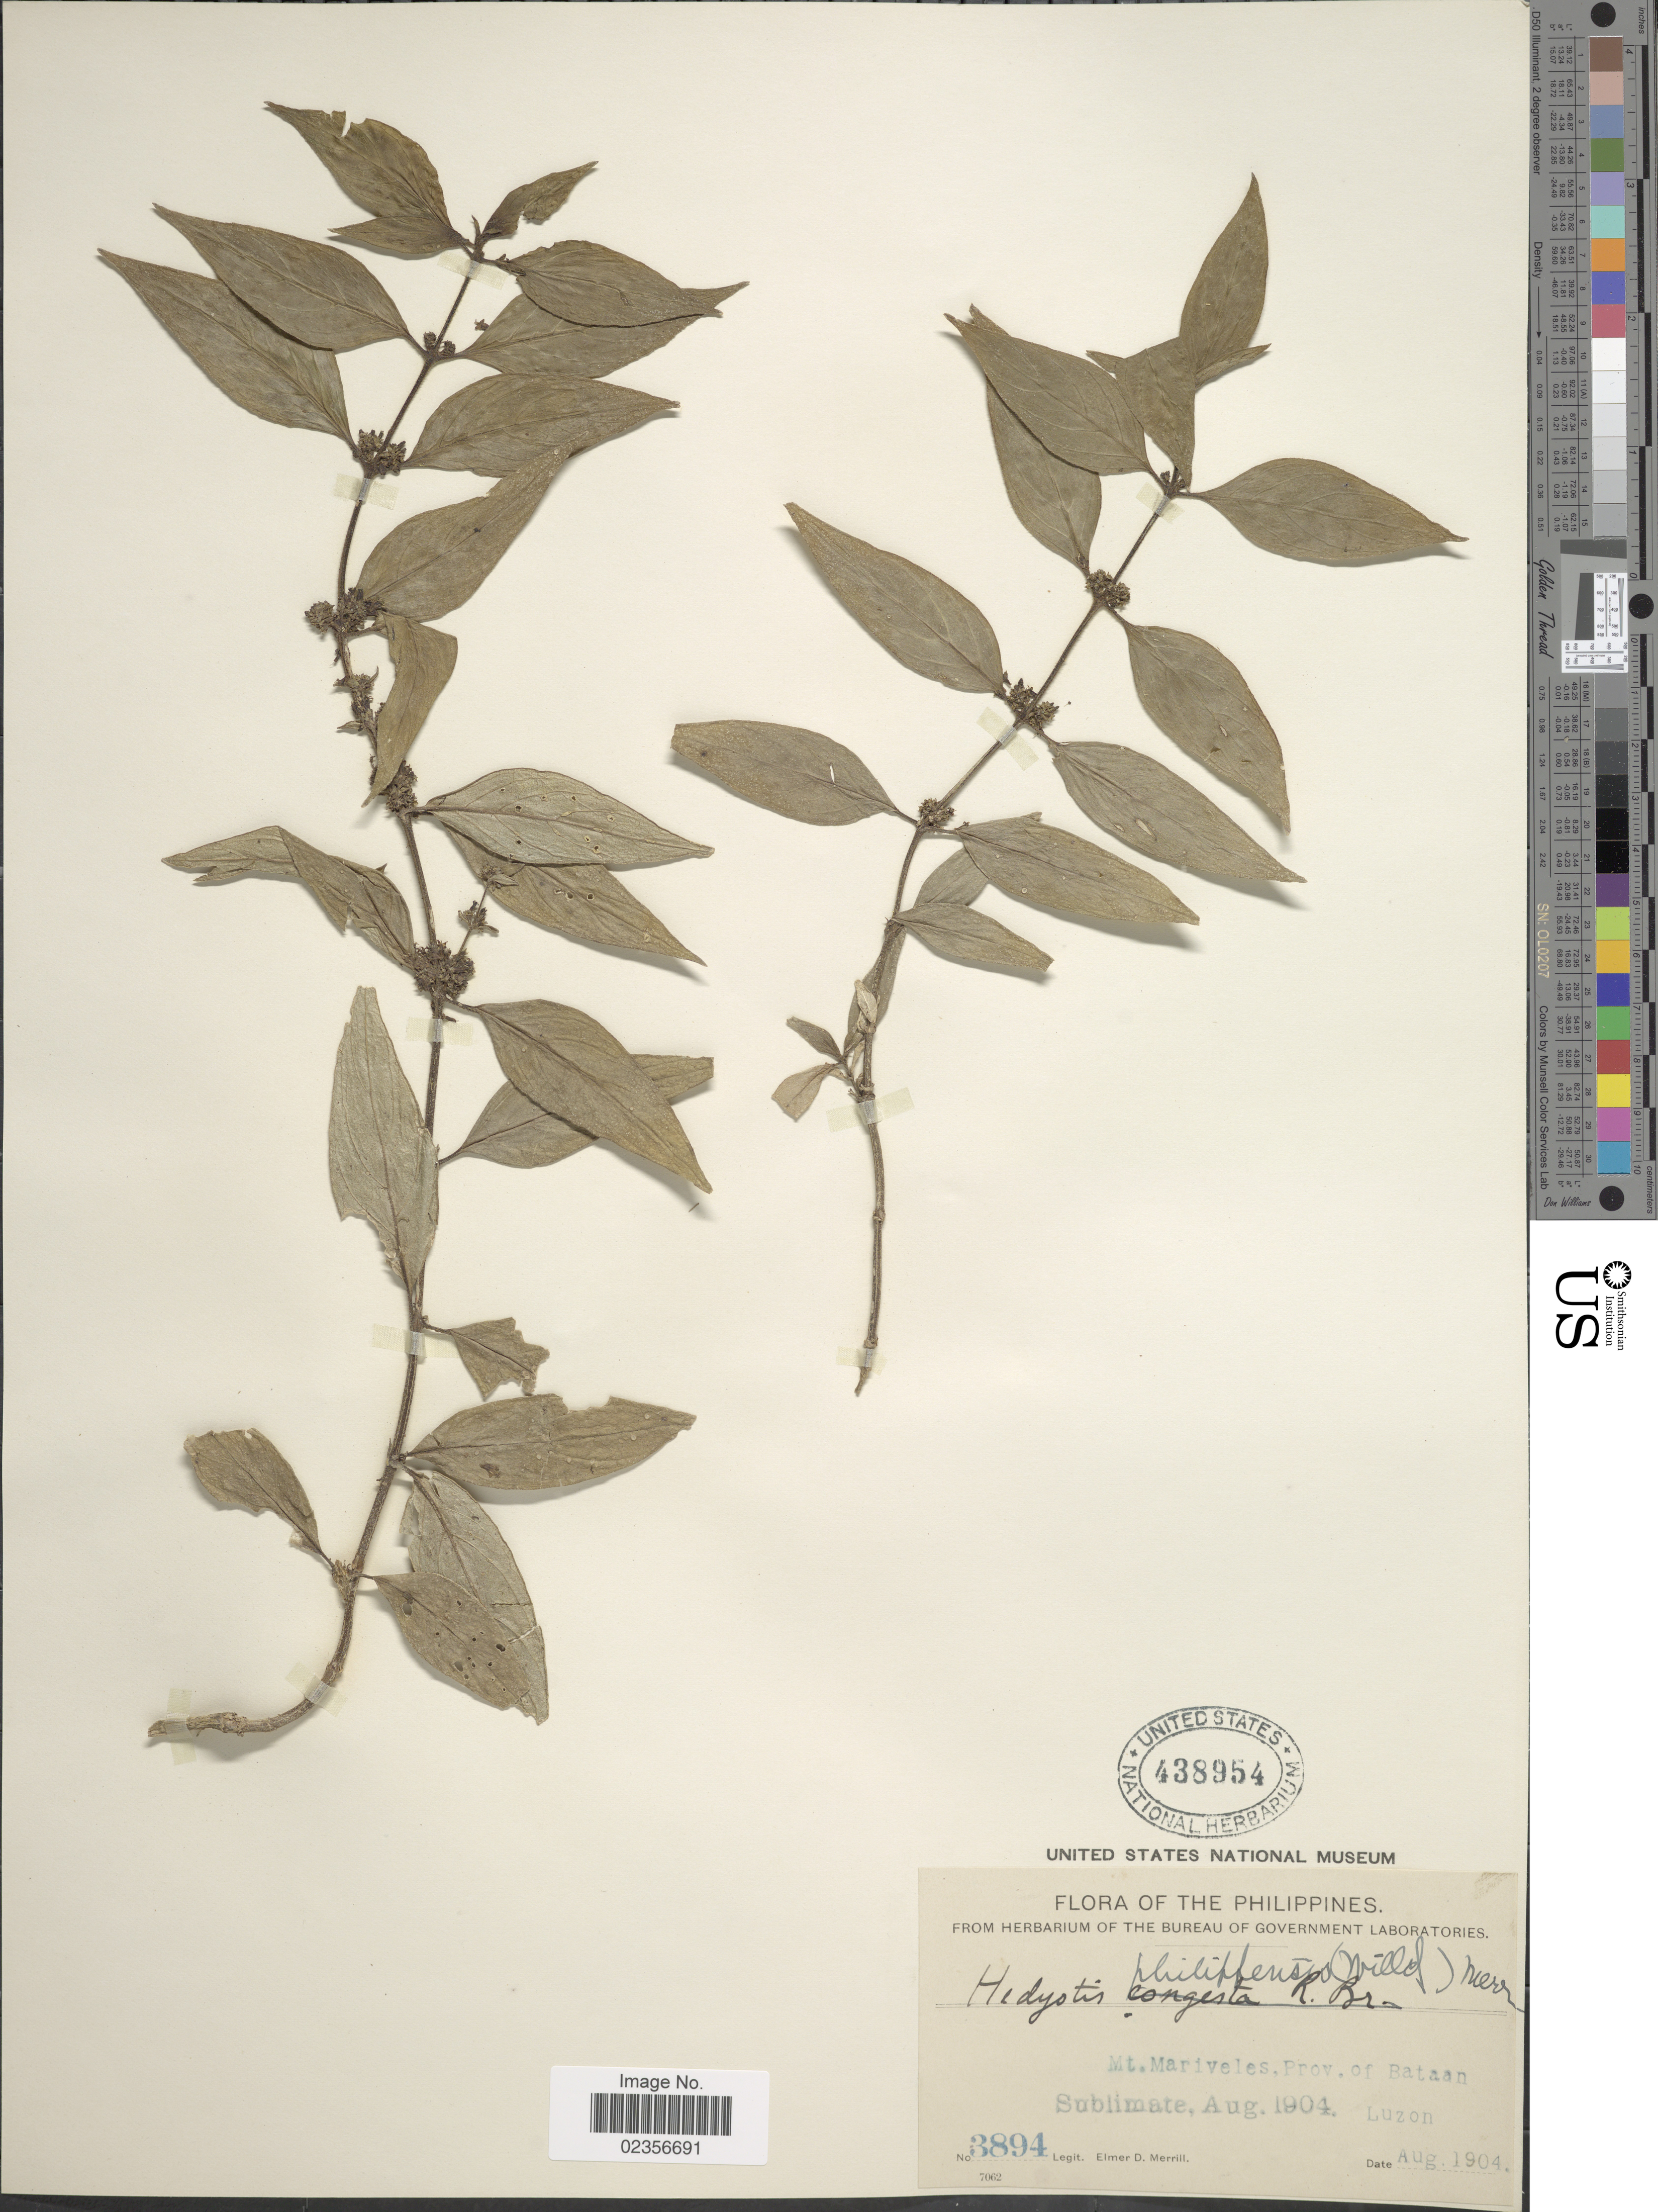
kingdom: Plantae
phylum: Tracheophyta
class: Magnoliopsida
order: Gentianales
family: Rubiaceae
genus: Hedyotis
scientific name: Hedyotis philippensis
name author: (Willd. ex Spreng.) Merr. ex C.B. Rob.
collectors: E. D. Merrill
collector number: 3894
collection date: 1904-08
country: Philippines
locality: Mt. Mariveles, Prov. of Bataan Luzon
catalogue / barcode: US 438954